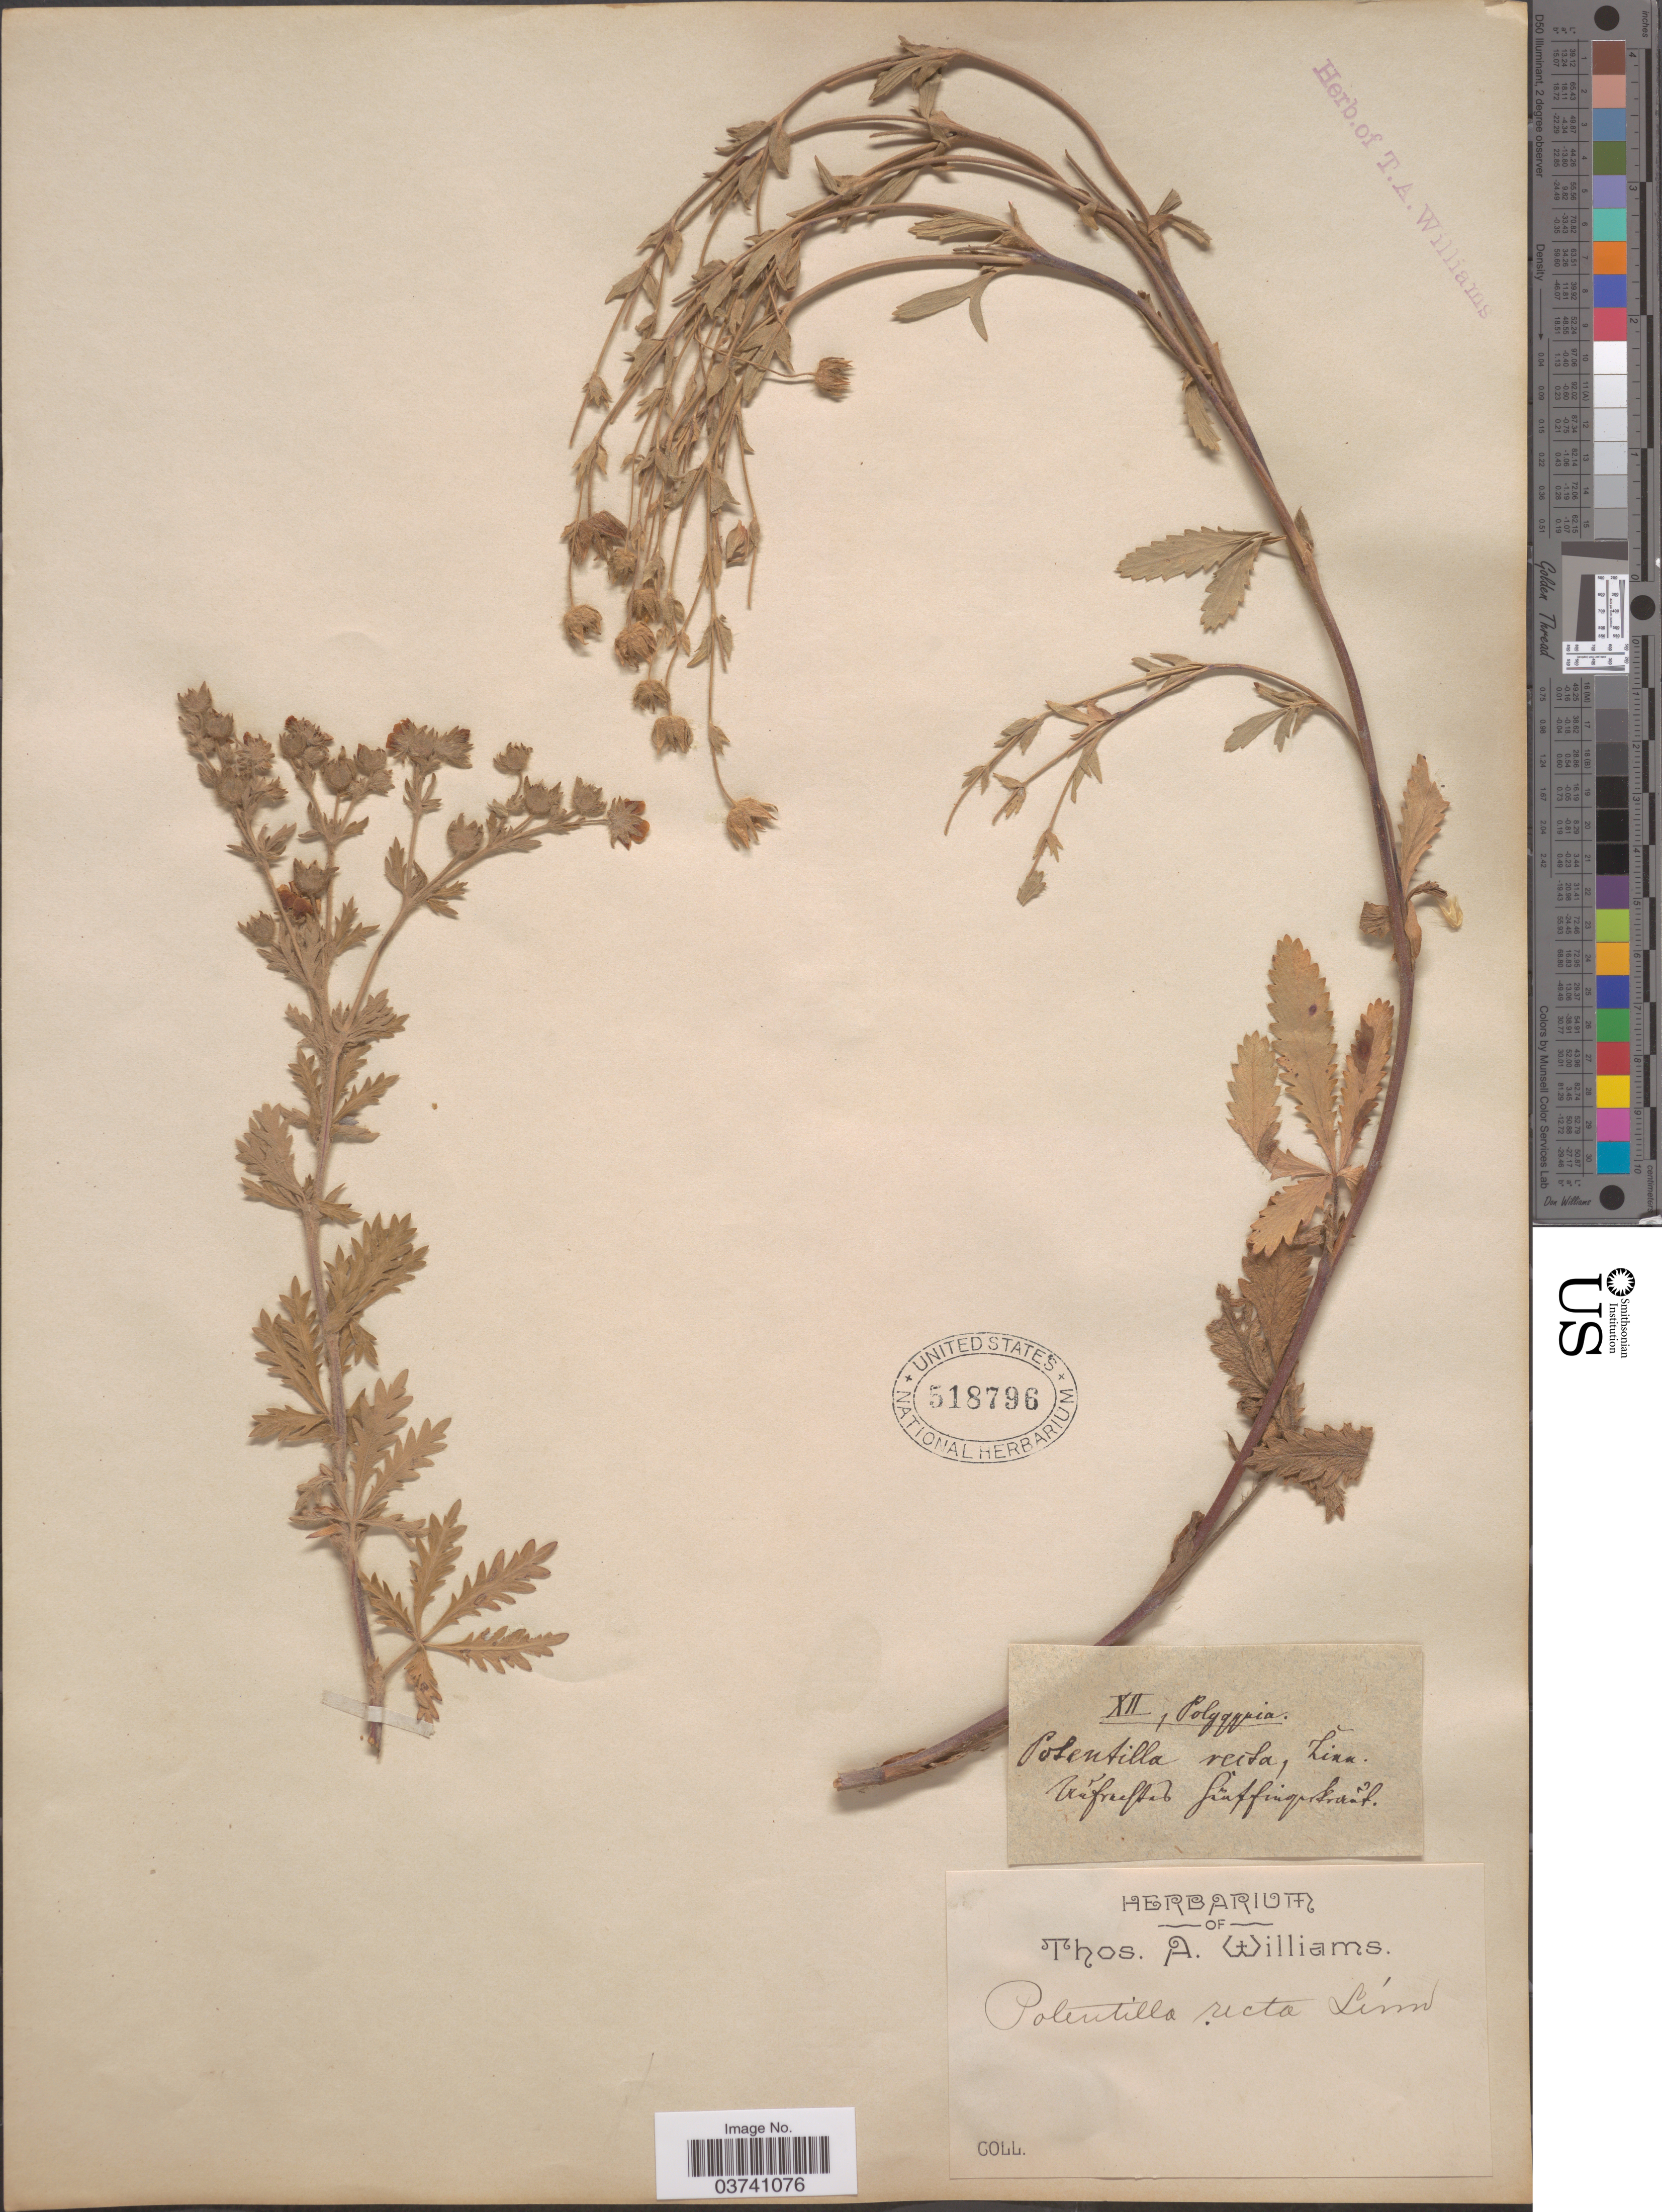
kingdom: Plantae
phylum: Tracheophyta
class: Magnoliopsida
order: Rosales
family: Rosaceae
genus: Potentilla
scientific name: Potentilla recta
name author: L.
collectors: ex herb. Thos. A. Williams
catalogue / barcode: US 518796